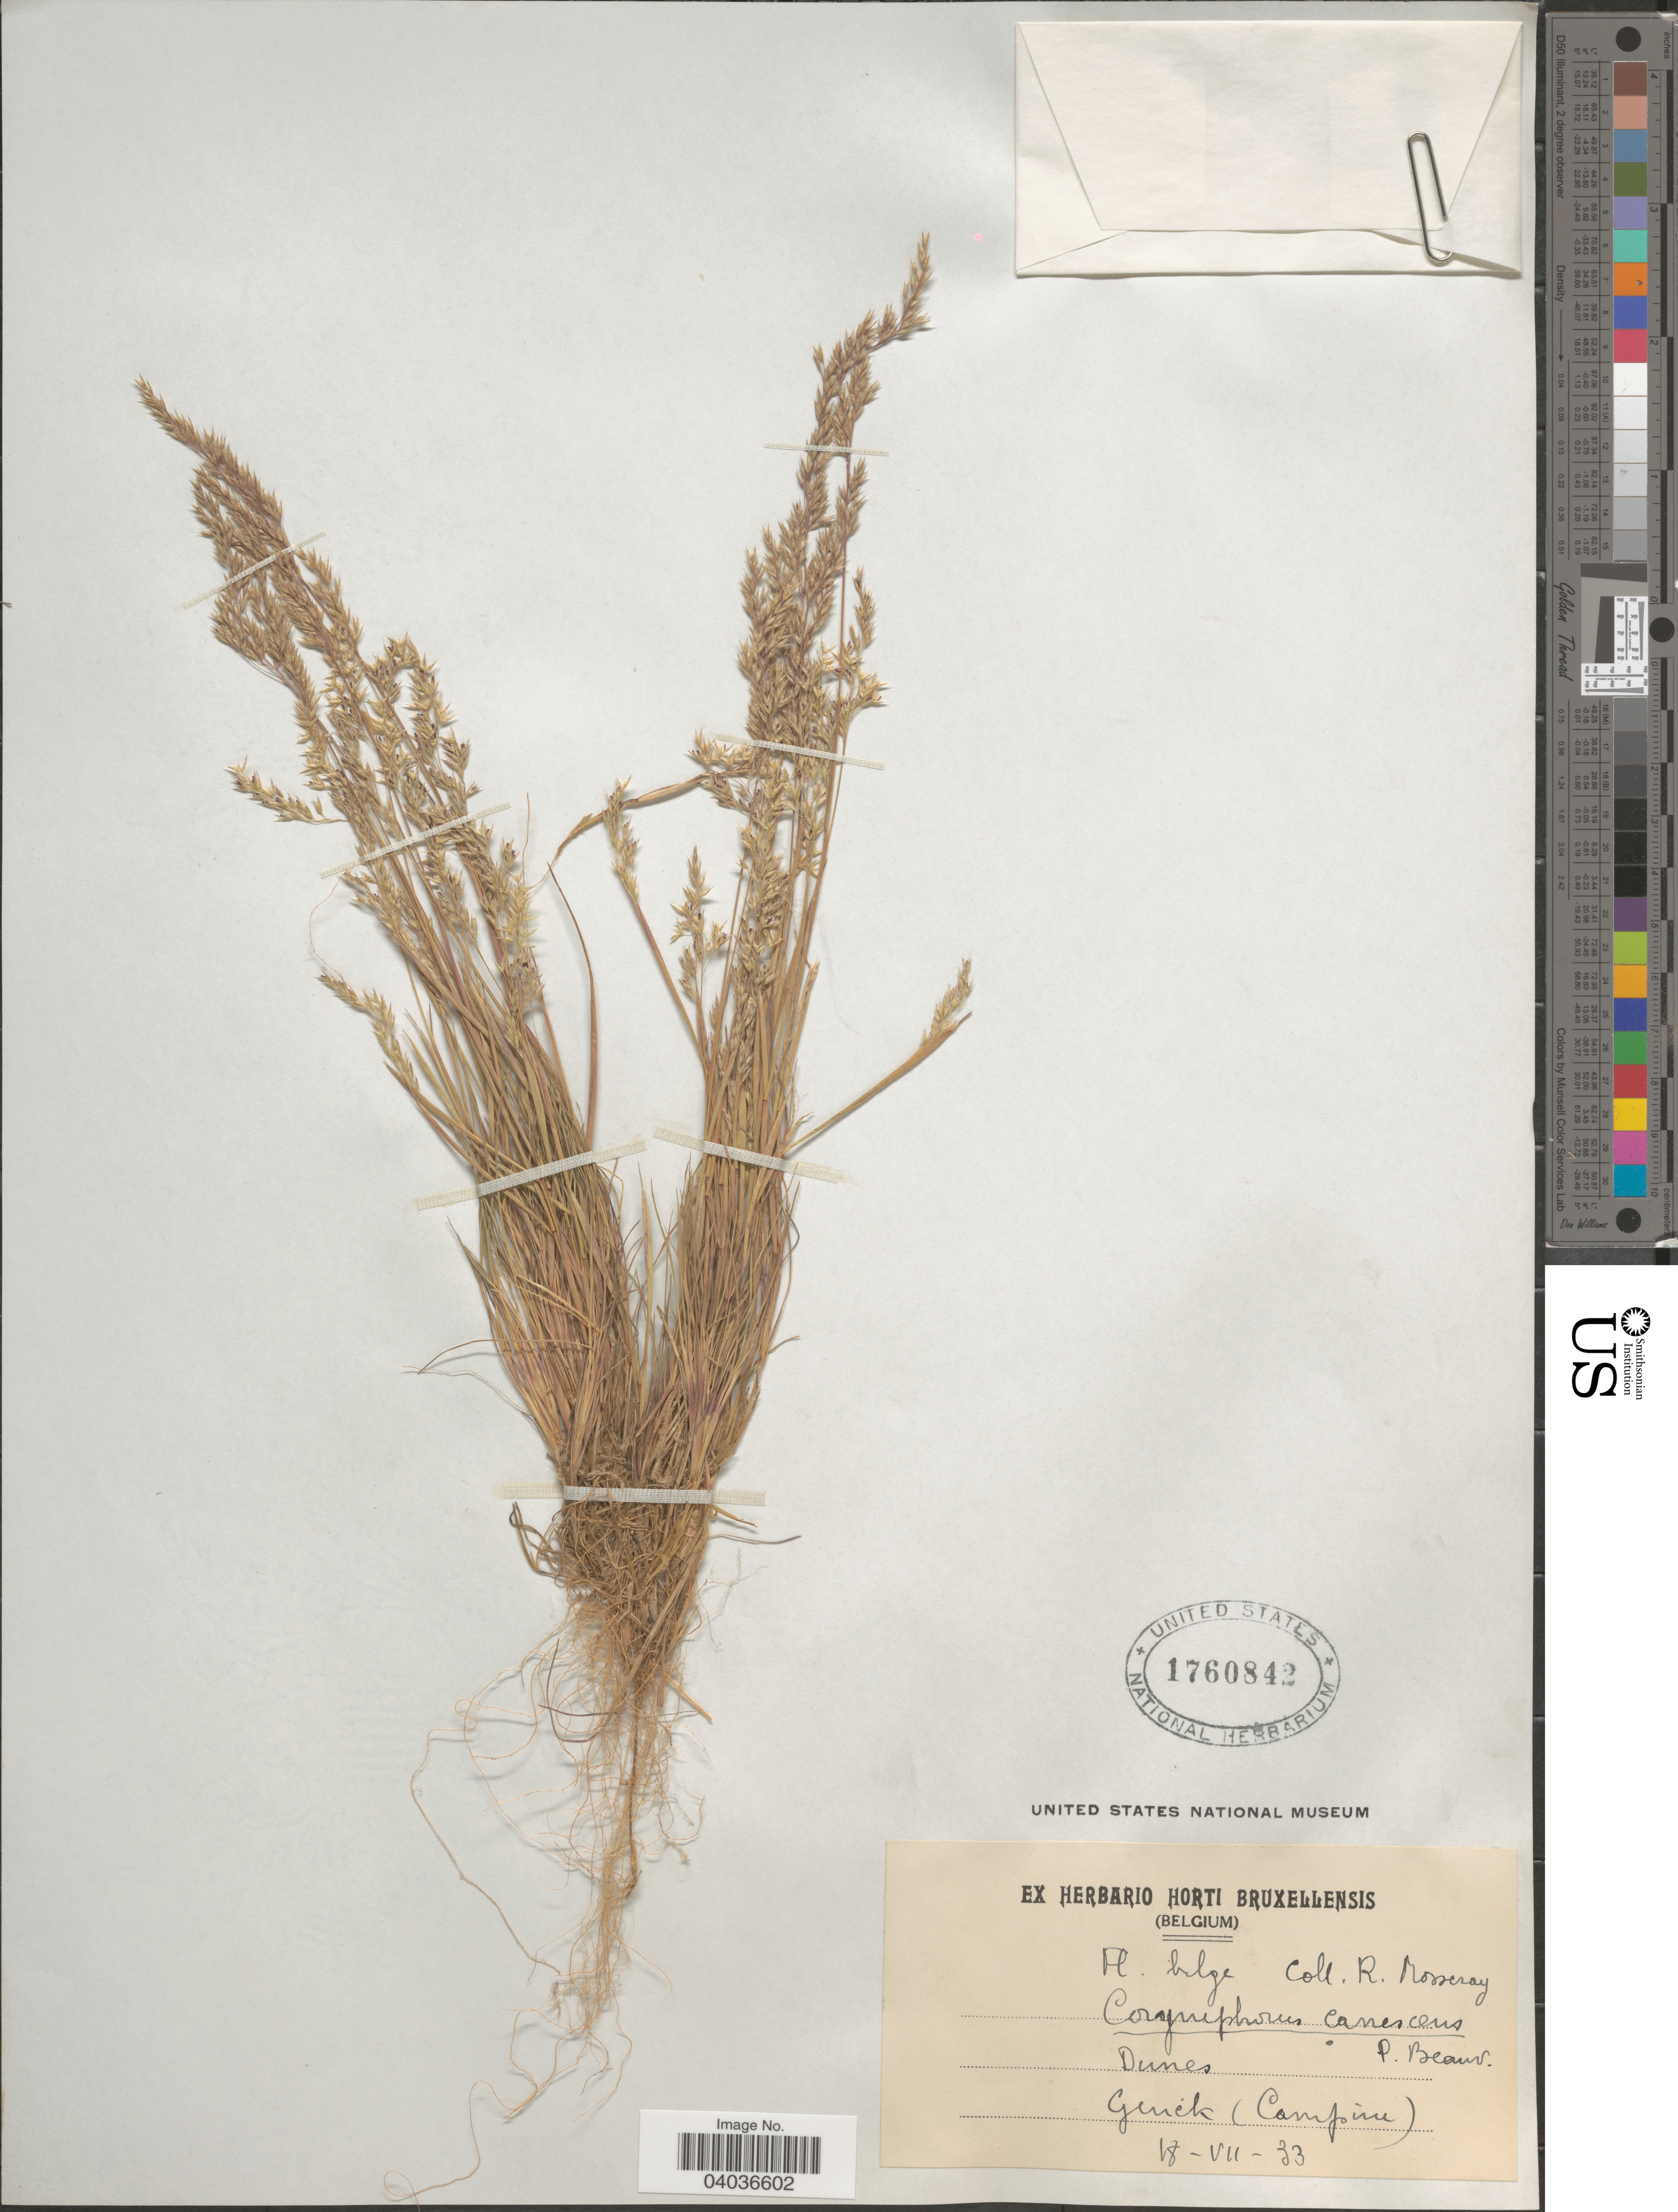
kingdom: Plantae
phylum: Tracheophyta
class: Liliopsida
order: Poales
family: Poaceae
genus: Corynephorus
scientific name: Corynephorus canescens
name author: (L, MEL) P. Beauv.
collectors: R. Mosseray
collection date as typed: Transcribed d/m/y: 18/7/53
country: Belgium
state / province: Flanders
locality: Genck (Campine).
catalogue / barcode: US 1760842